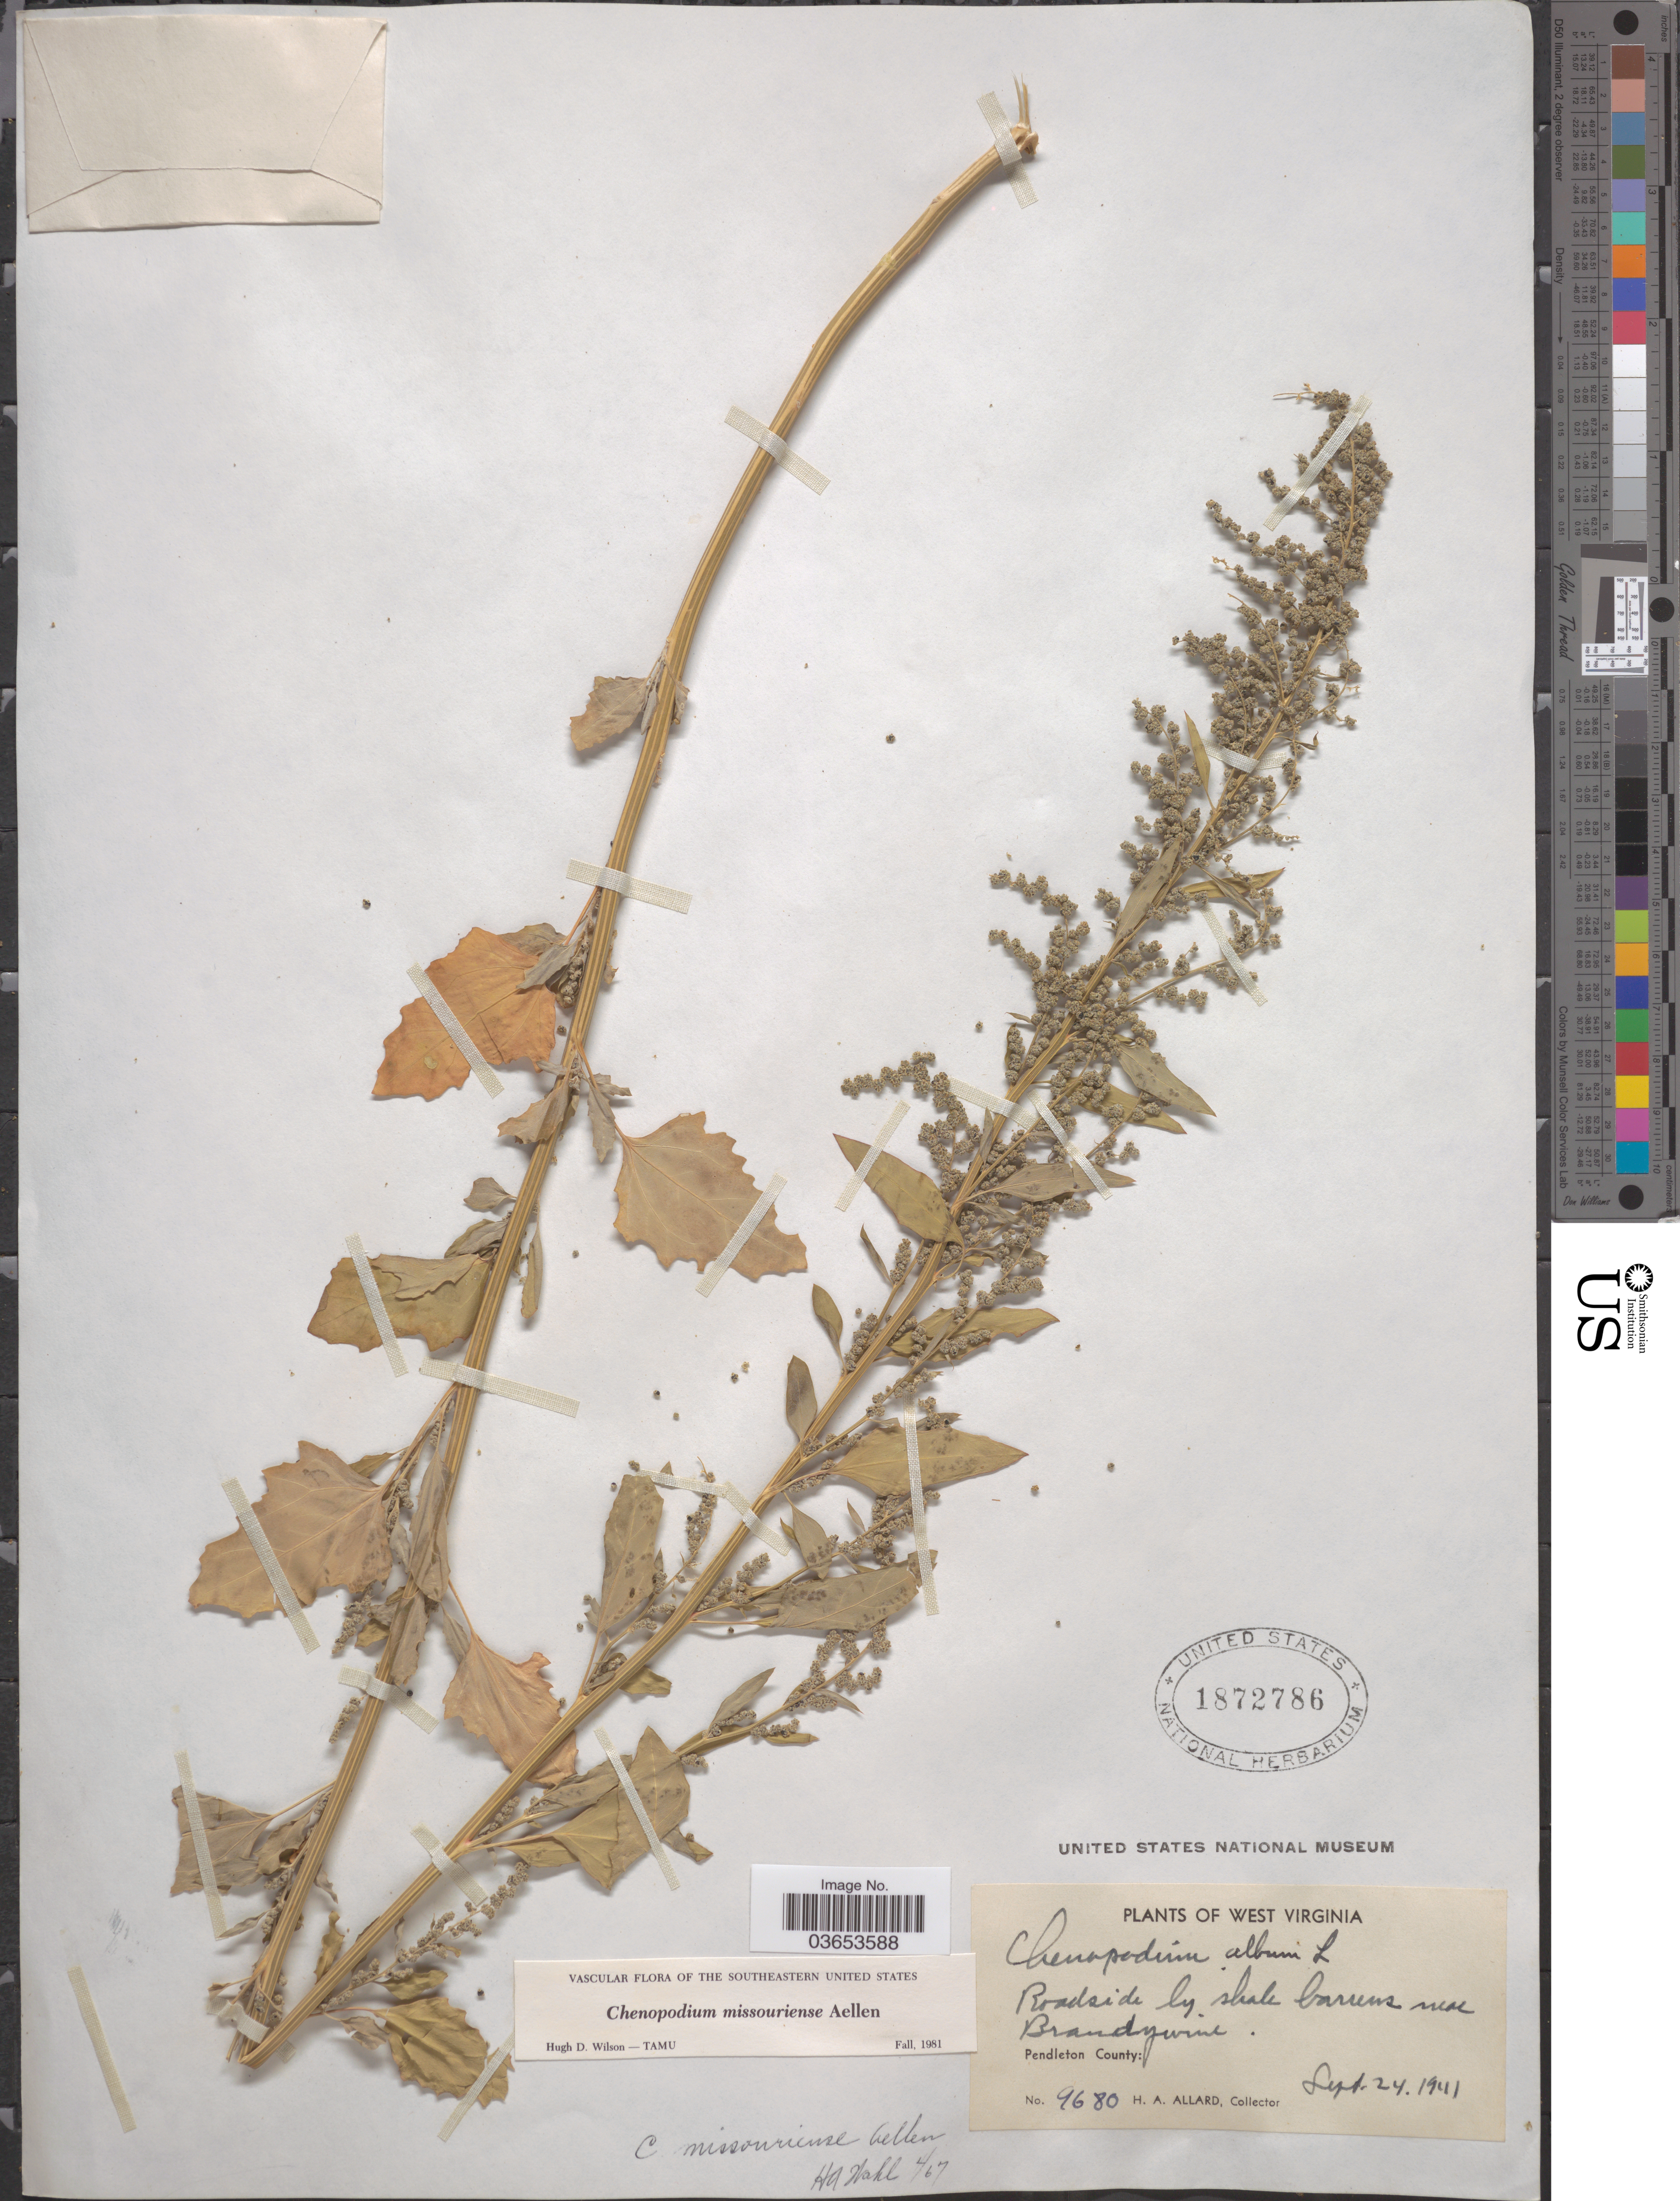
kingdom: Plantae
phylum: Tracheophyta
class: Magnoliopsida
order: Caryophyllales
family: Amaranthaceae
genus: Chenopodium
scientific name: Chenopodium missouriense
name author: Aellen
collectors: H. A. Allard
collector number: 9680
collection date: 1941-09-24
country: United States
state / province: West Virginia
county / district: Pendleton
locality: Near Brandywine Pendleton County.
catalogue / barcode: US 1872786